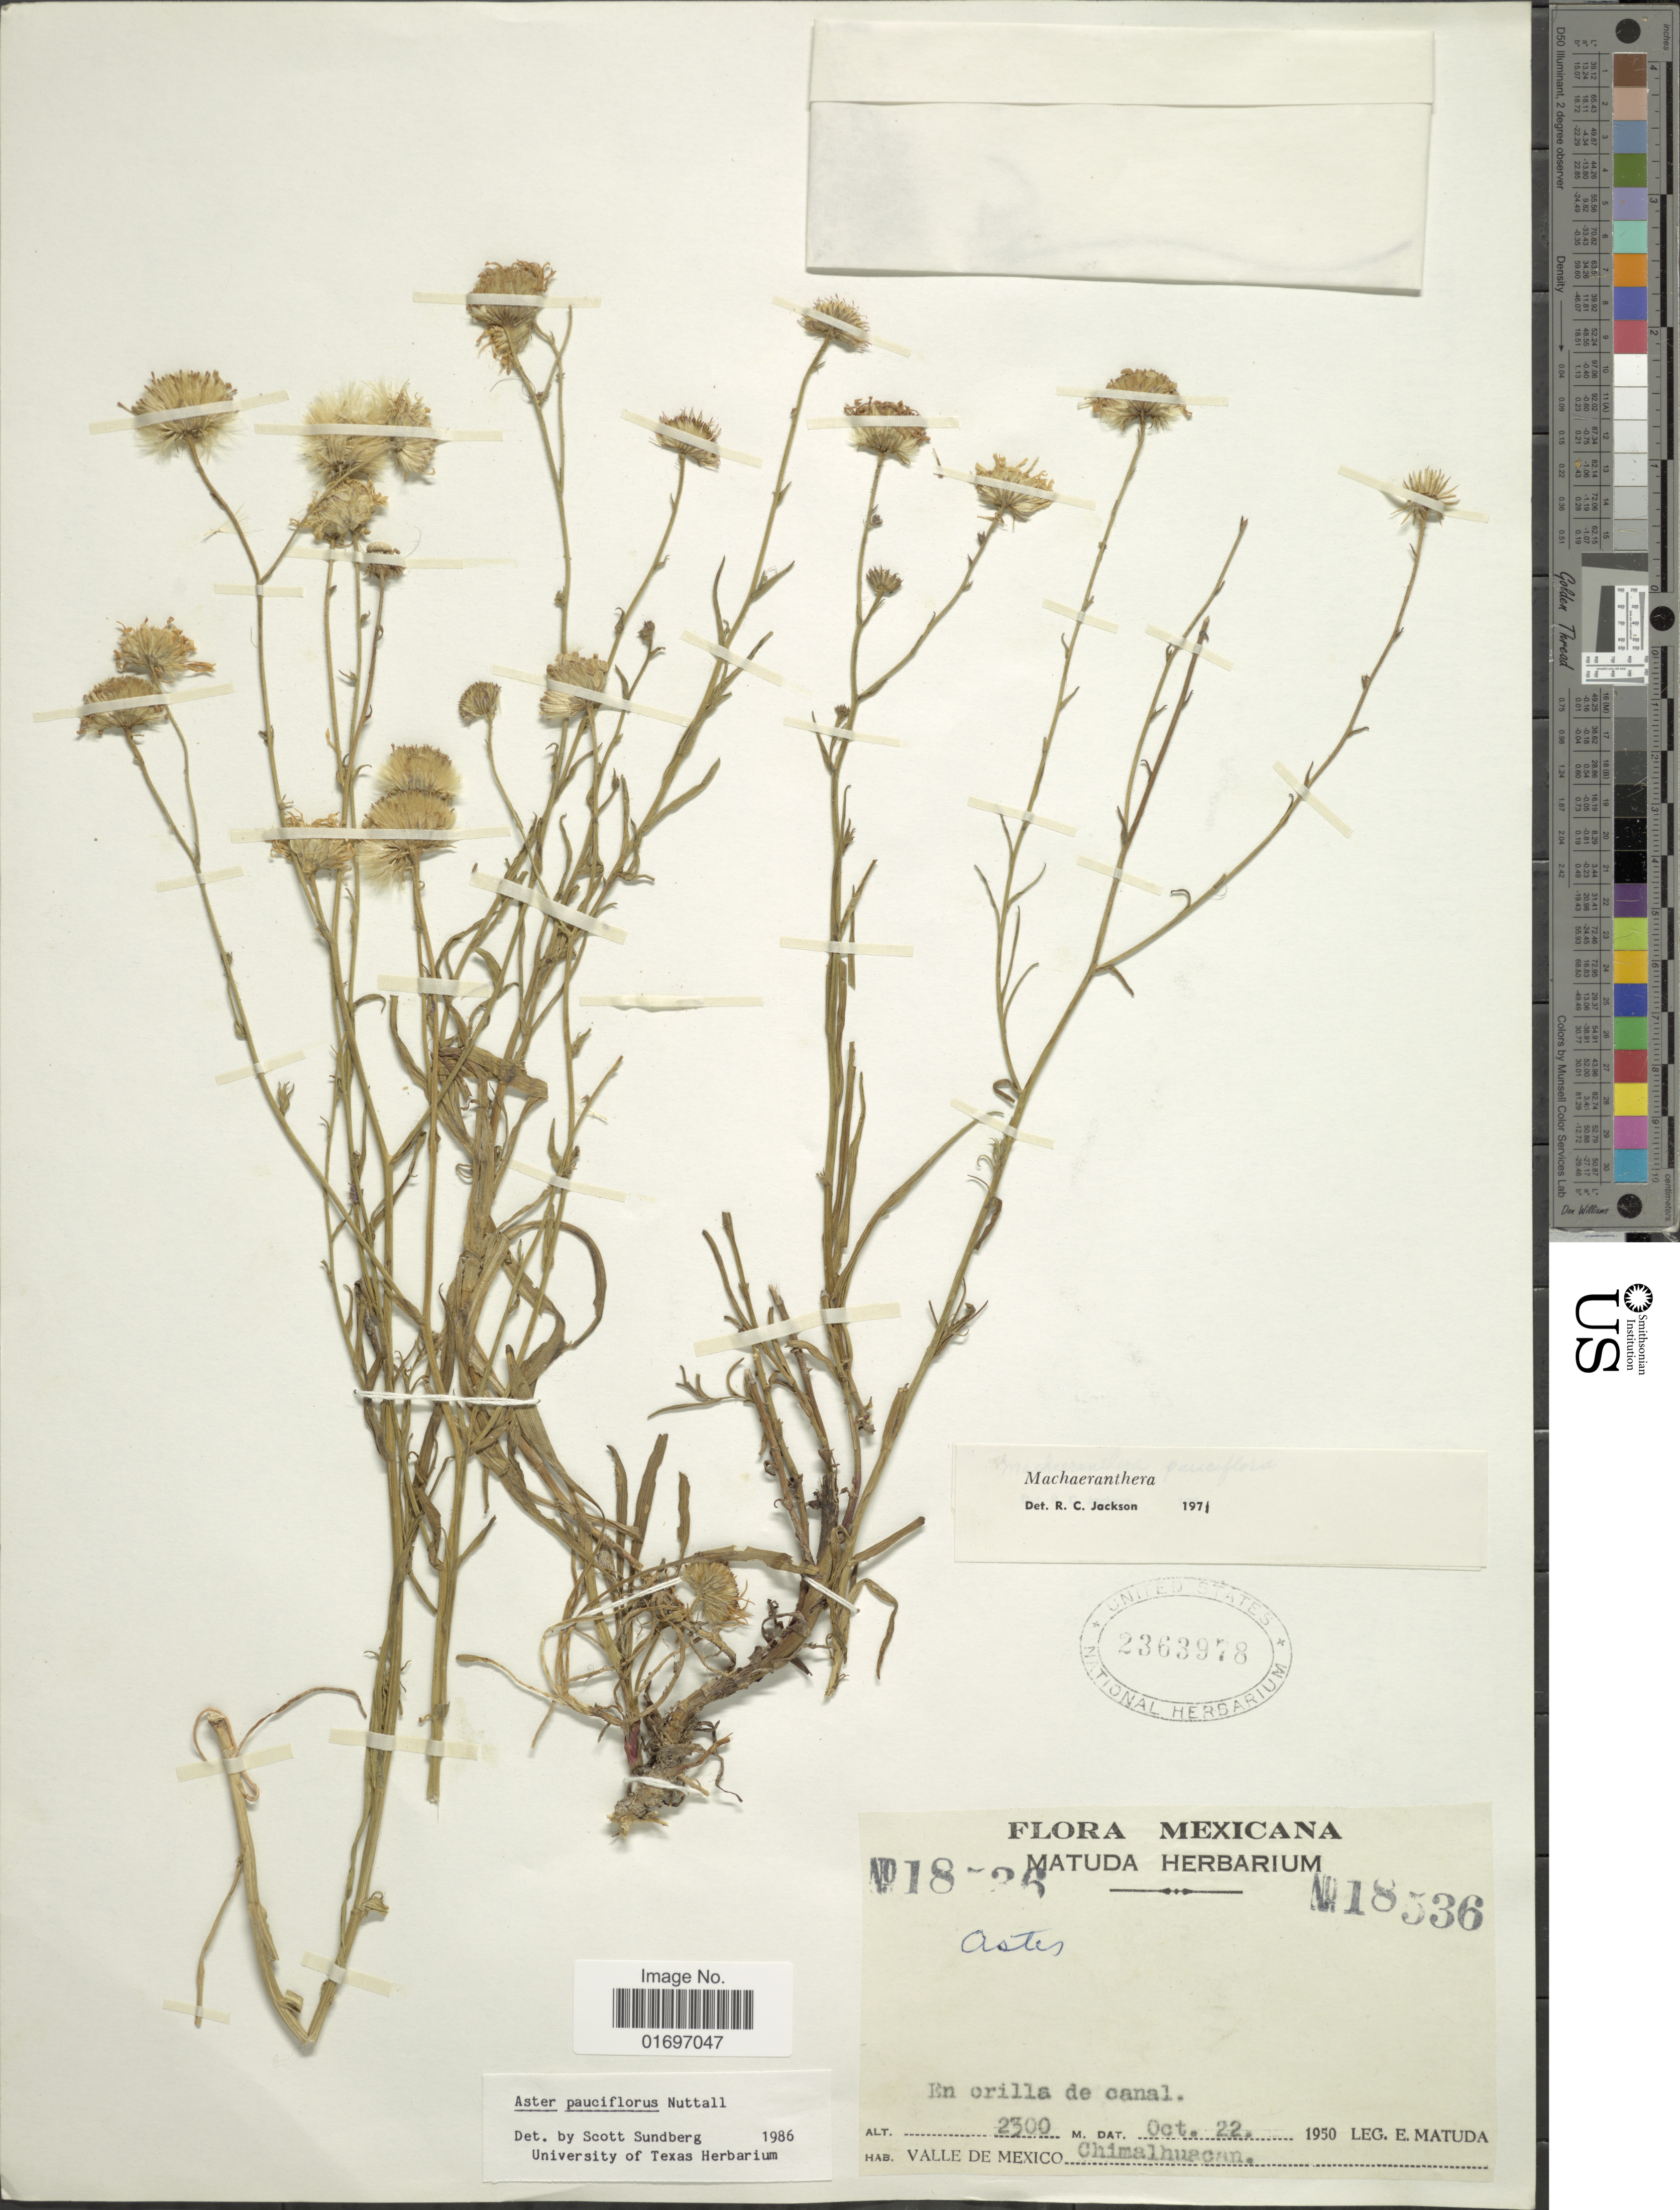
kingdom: Plantae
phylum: Tracheophyta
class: Magnoliopsida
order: Asterales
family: Asteraceae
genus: Almutaster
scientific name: Almutaster pauciflorus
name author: (Nutt.) Á. Löve & D. Löve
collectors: E. Matuda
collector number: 18536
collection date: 1950-10-22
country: Mexico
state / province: México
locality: En orilla de canal. Valle de Mexico. Chimalhuacan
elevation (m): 2300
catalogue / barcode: US 2363978